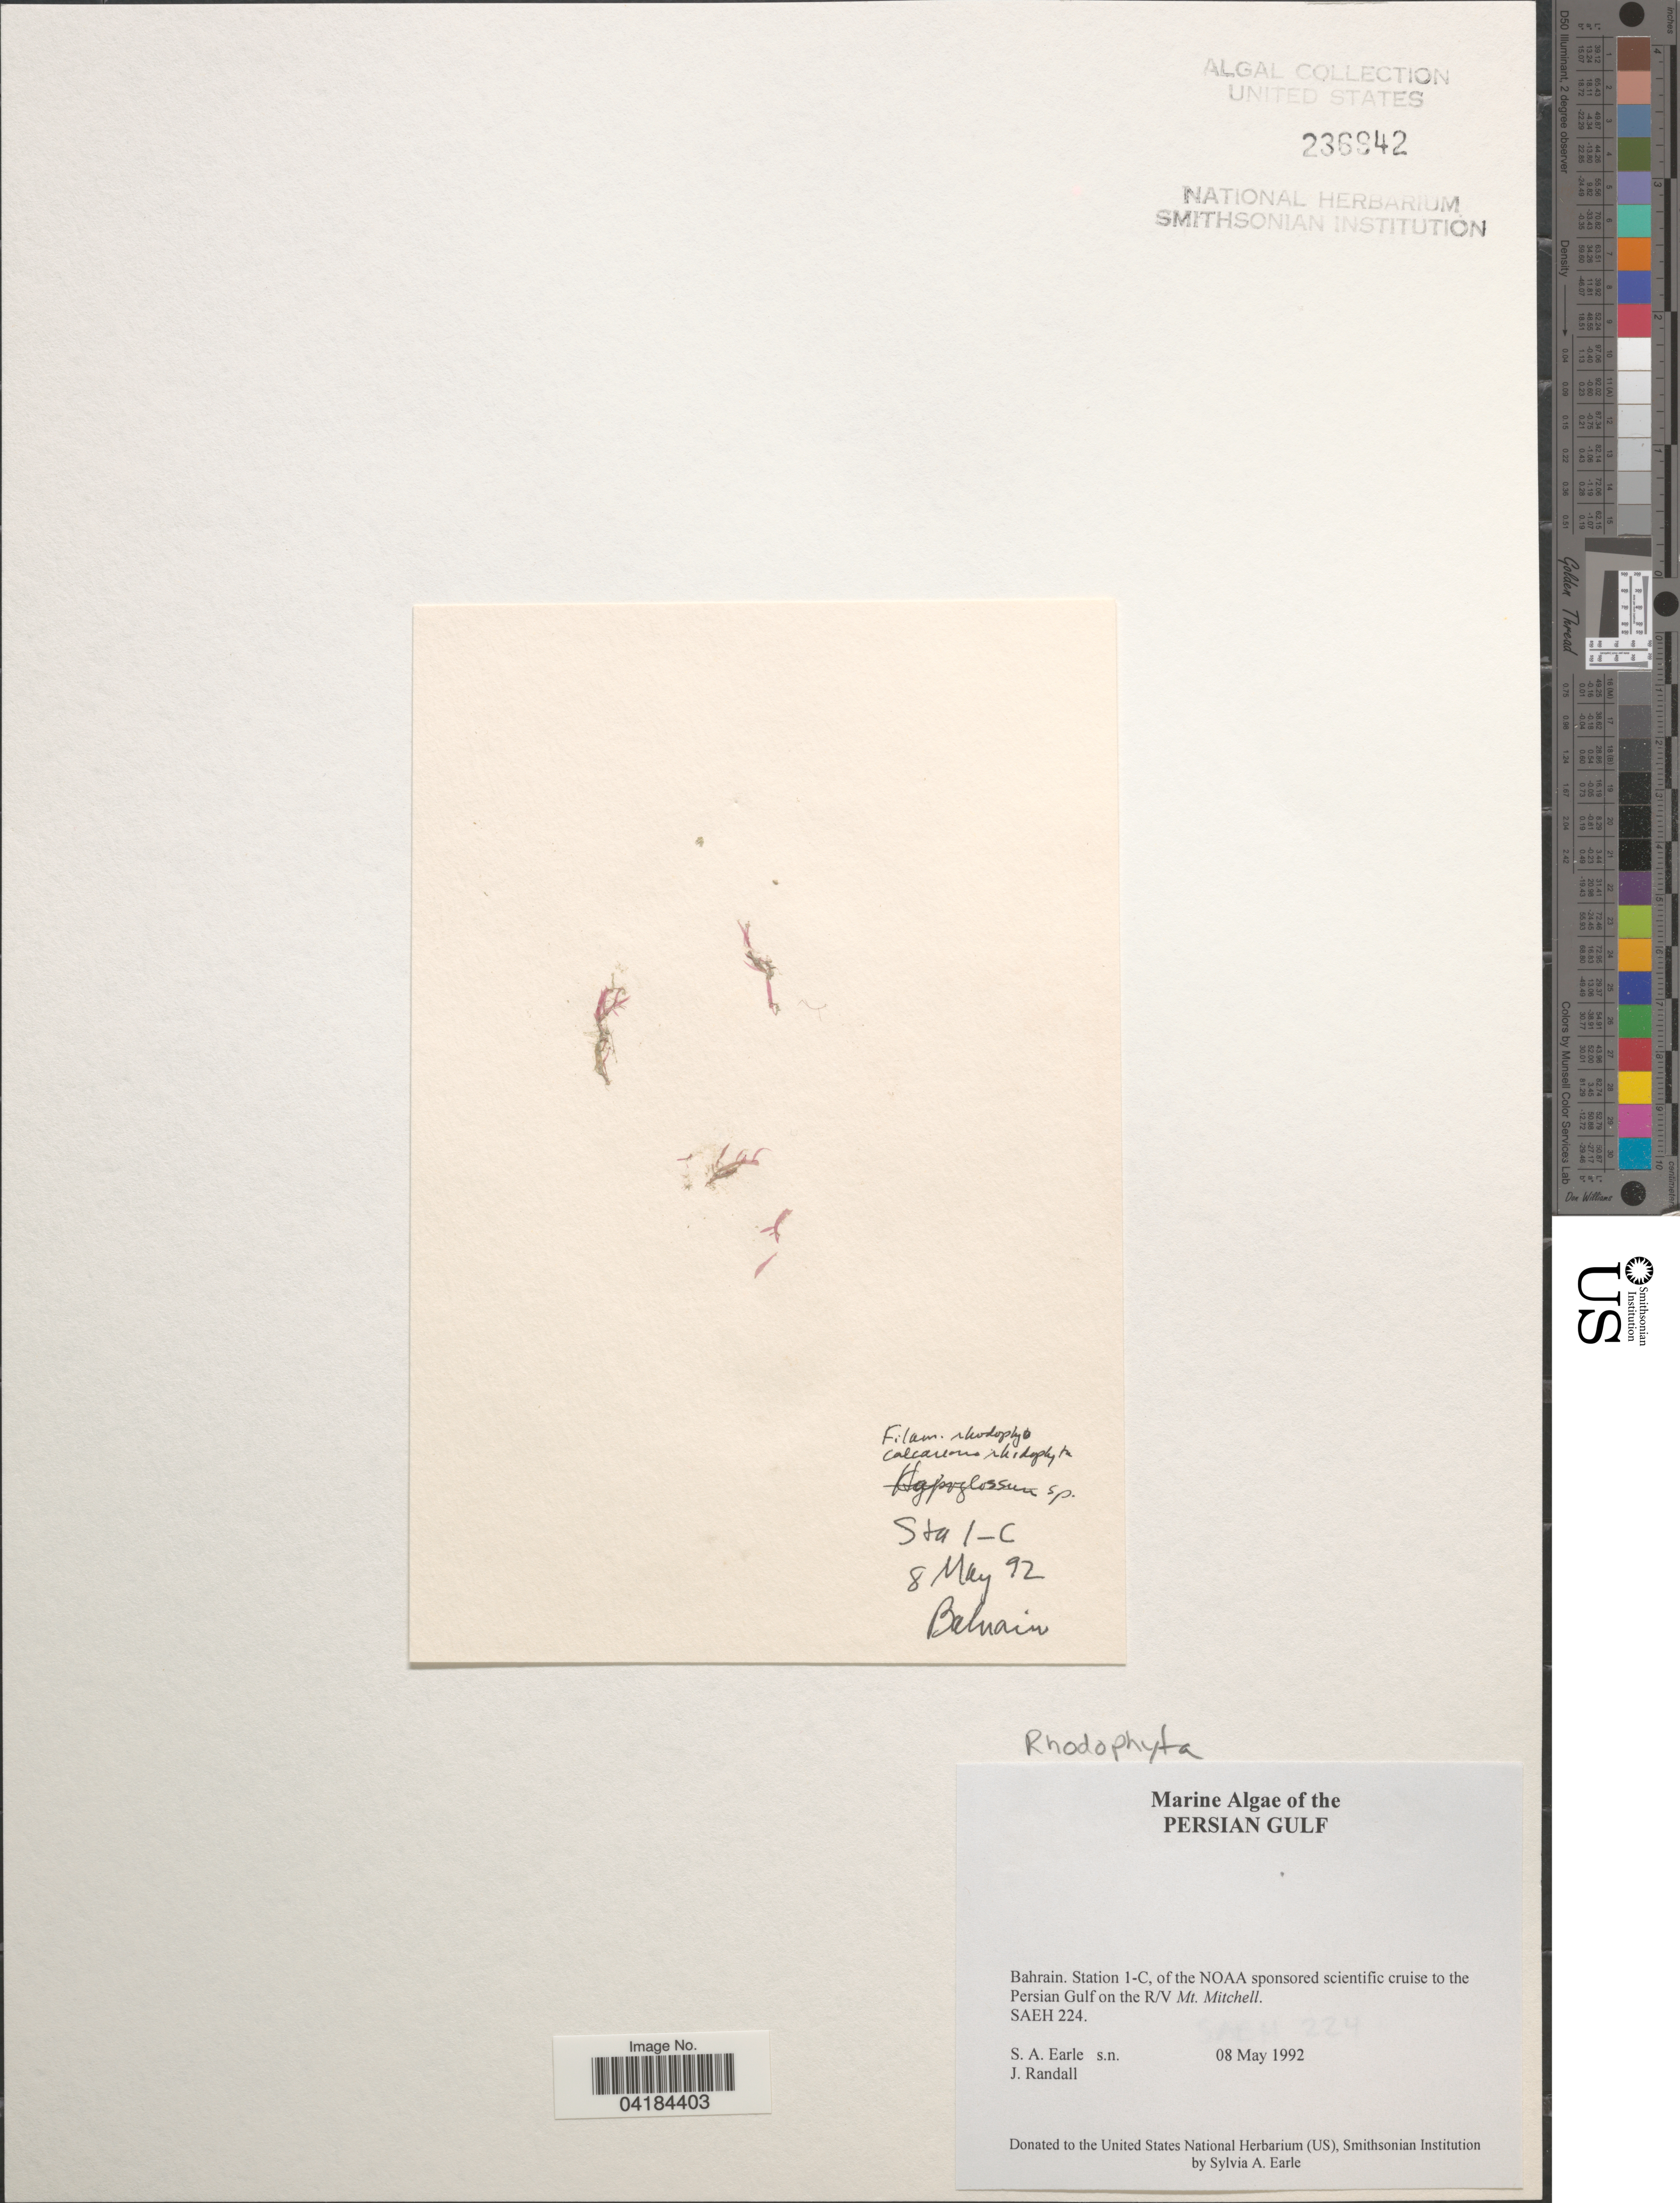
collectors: S. A. Earle & J. Randall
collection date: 1992-05-08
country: Bahrain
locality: Persian Gulf. Station 1-C, of the NOAA sponsored scientific cruise to the Persian Gulf on the R/V Mt. Mitchell. SAEH 224.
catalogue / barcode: US 236942